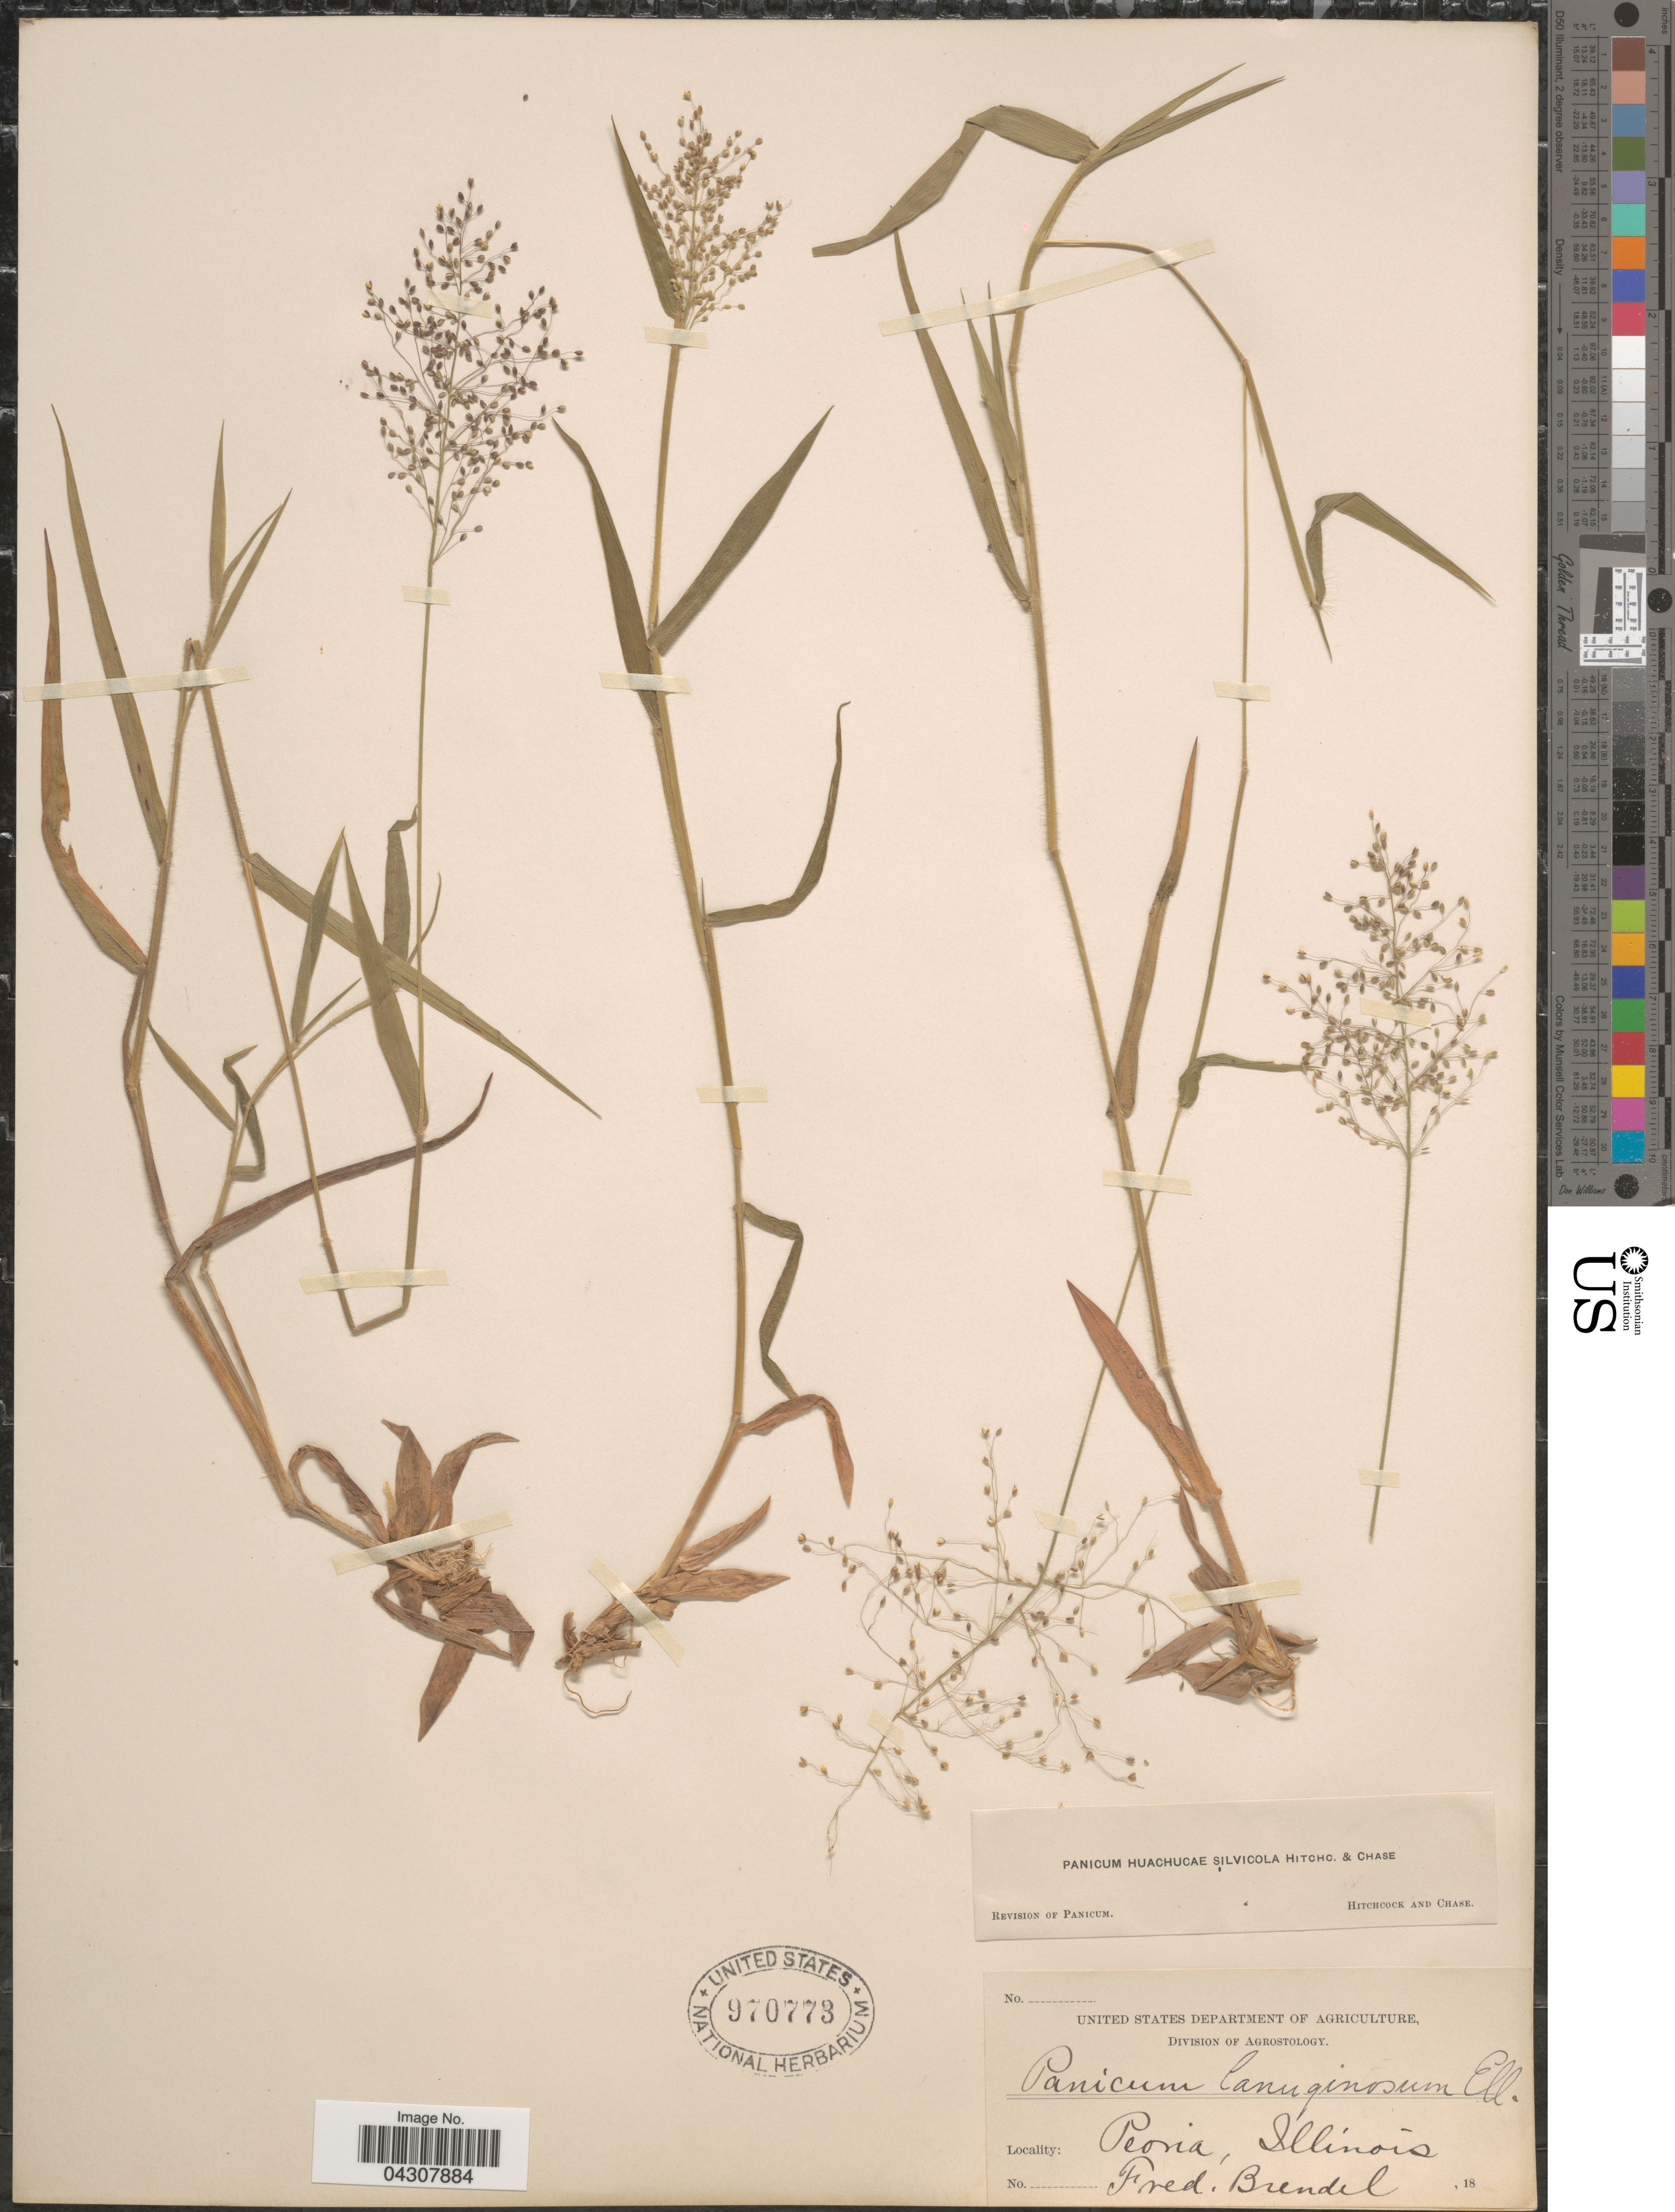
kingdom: Plantae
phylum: Tracheophyta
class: Liliopsida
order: Poales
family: Poaceae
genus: Dichanthelium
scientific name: Dichanthelium acuminatum var. acuminatum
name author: (Sw.) Gould & C.A. Clark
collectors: F. Brendel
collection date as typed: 18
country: United States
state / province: Illinois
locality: Peoria.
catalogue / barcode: US 970773